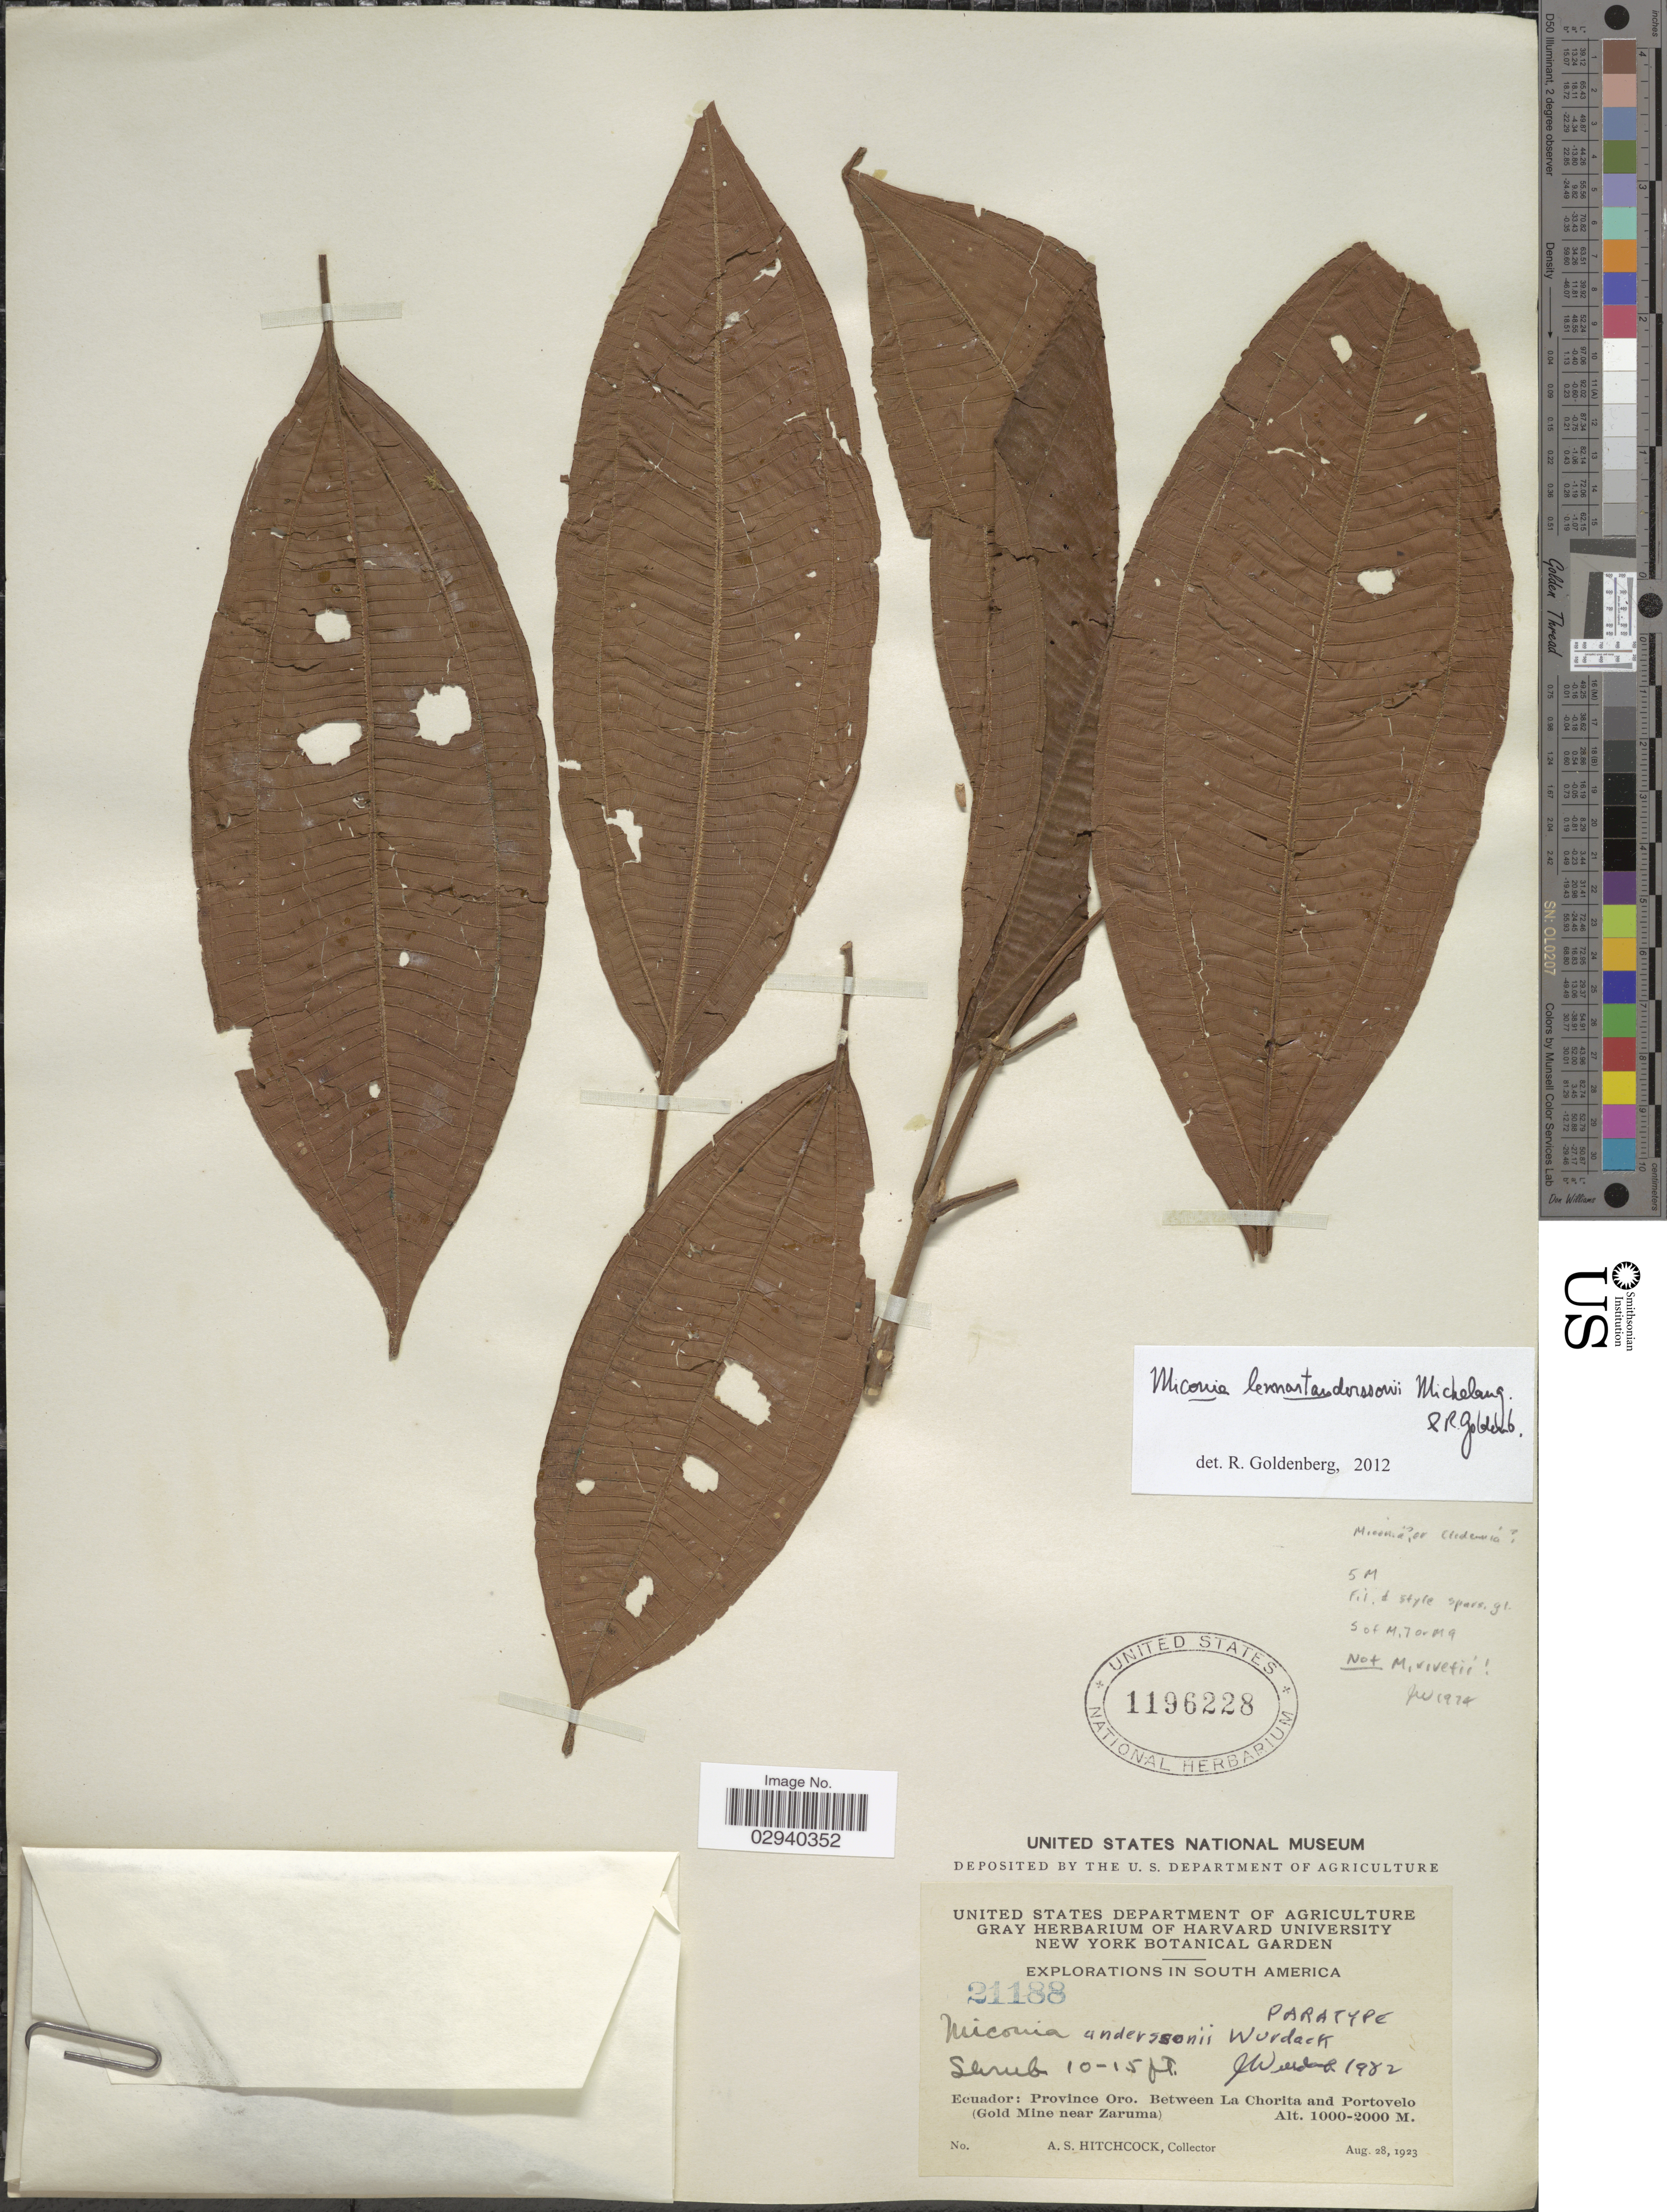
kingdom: Plantae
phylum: Tracheophyta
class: Magnoliopsida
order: Myrtales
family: Melastomataceae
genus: Miconia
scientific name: Miconia lennartanderssonii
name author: Michelang. & R. Goldenb.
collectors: A. S. Hitchcock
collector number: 21188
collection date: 1923-08-28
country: Ecuador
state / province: El Oro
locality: Province Oro. Between la Chorita and Portovelo (Gold Mine near Zaruma).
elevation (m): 1000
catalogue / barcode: US 1196228